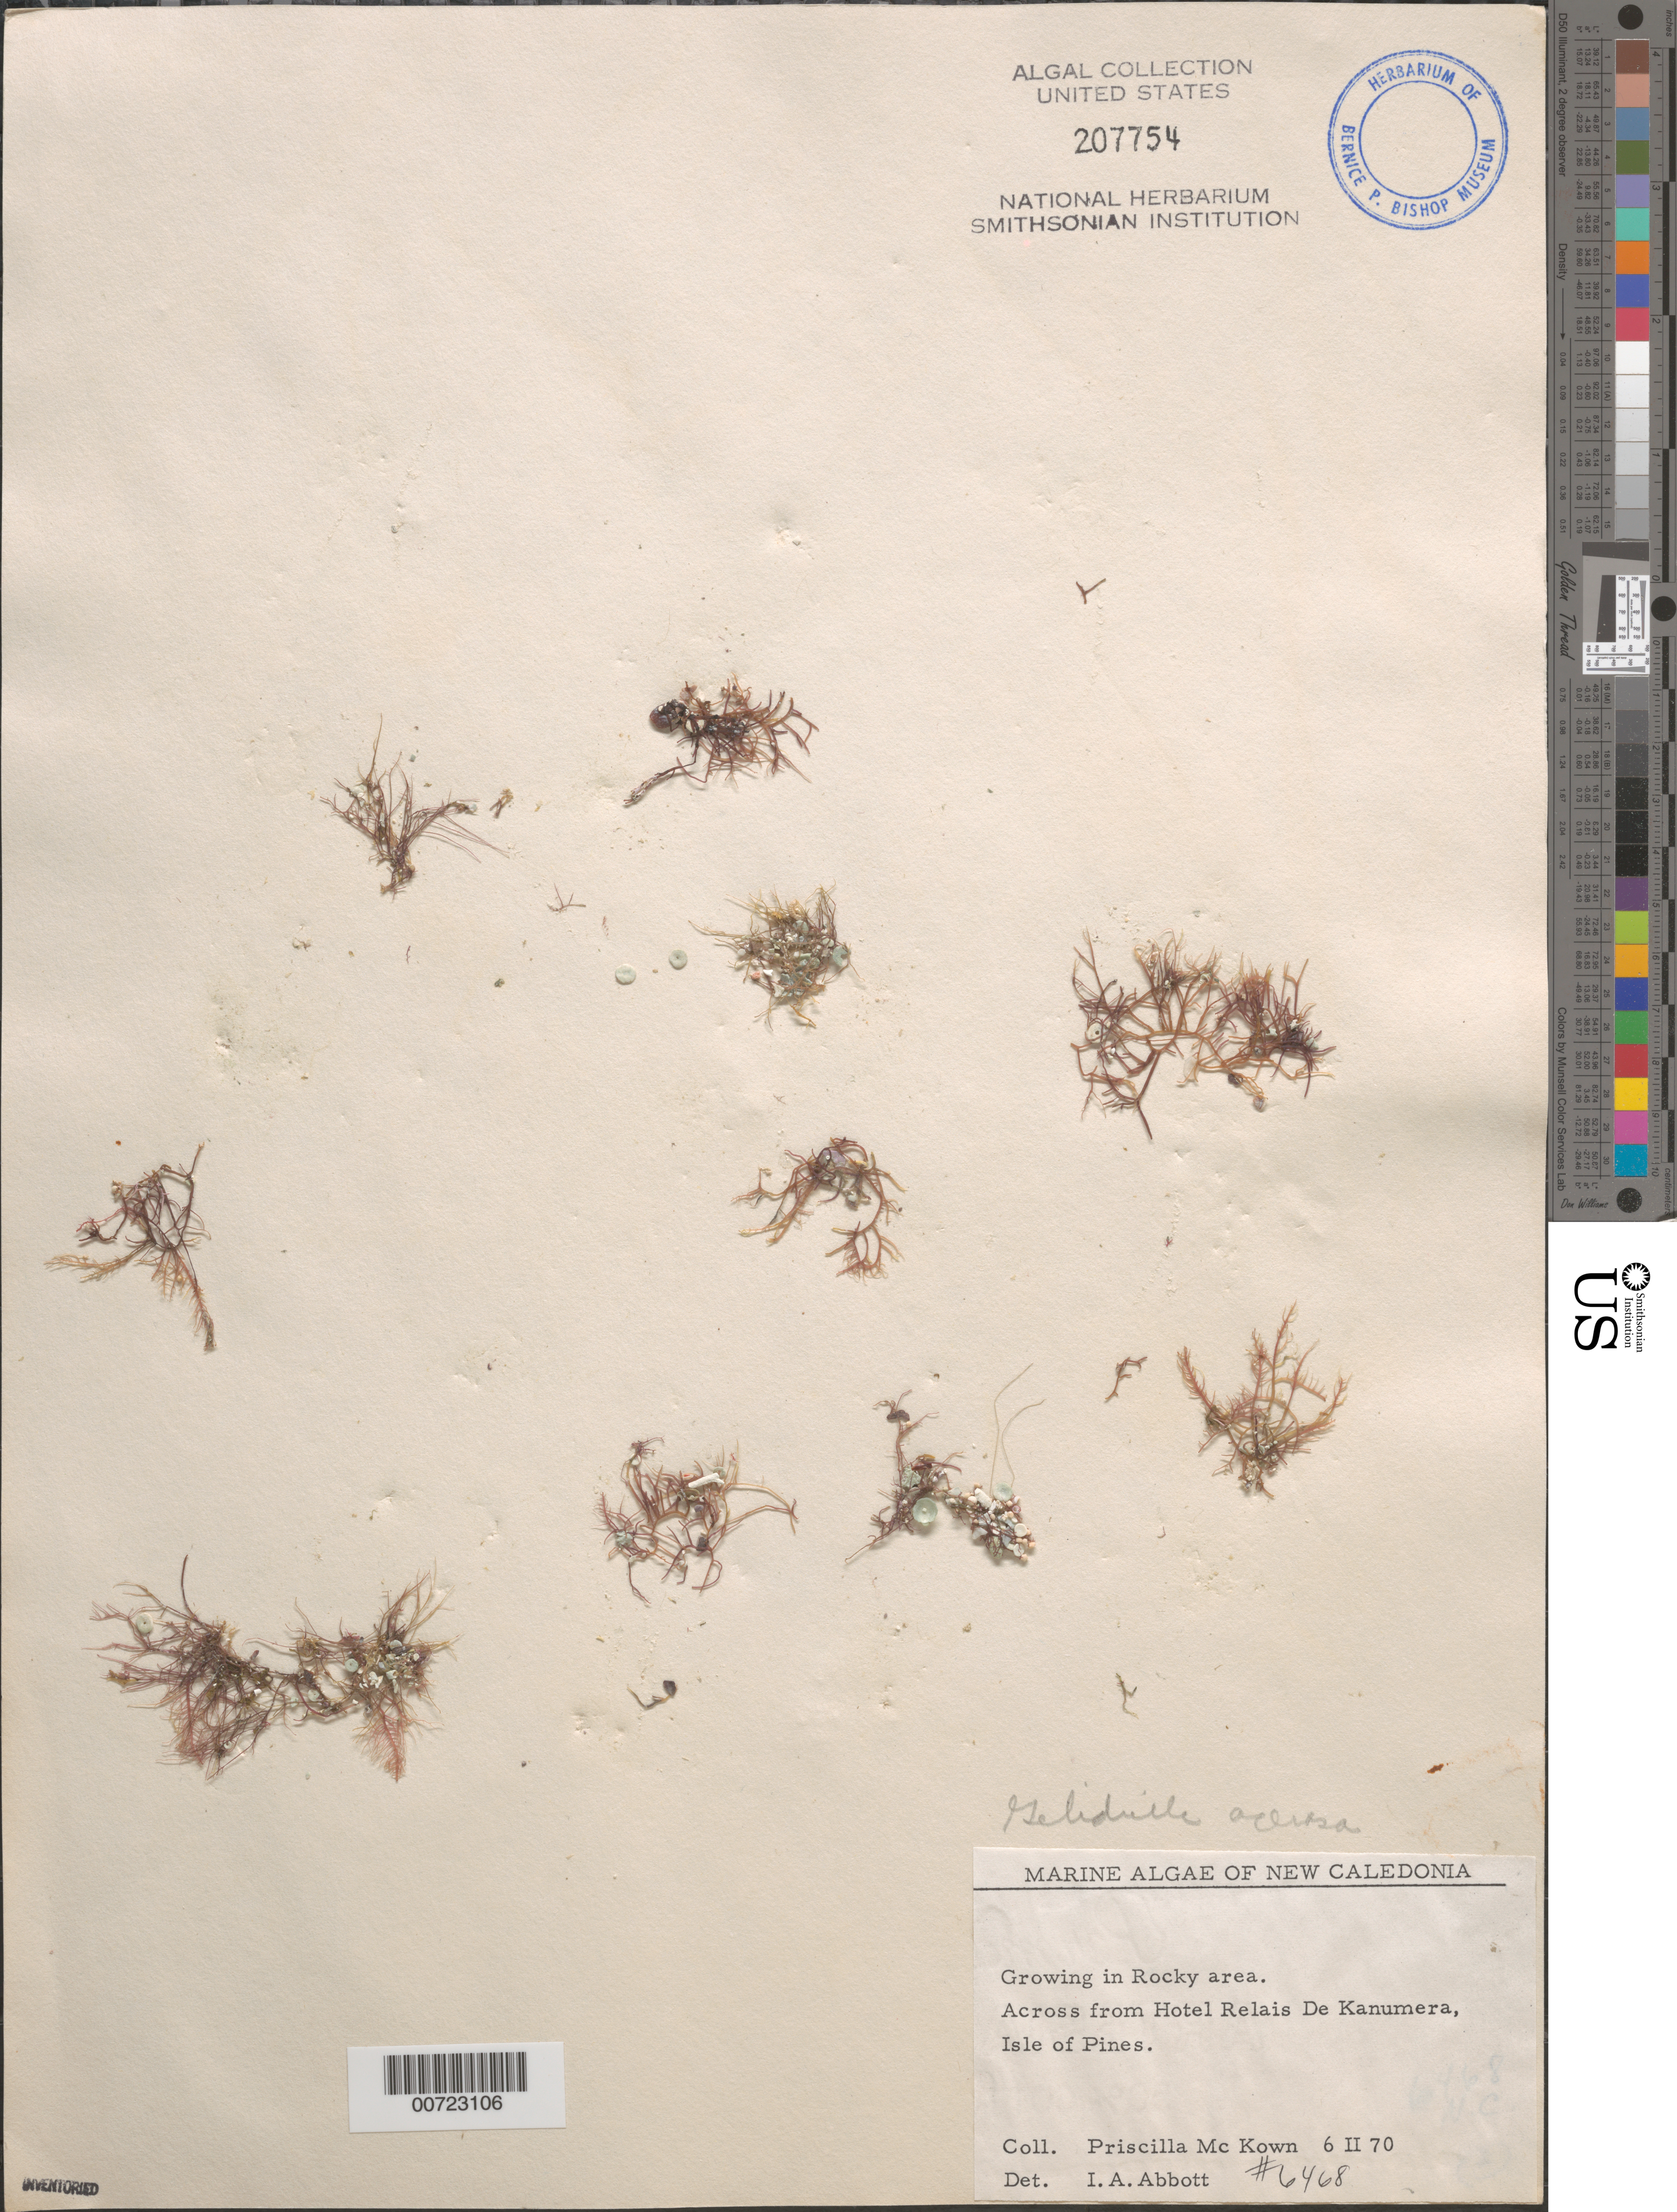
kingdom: Plantae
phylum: Rhodophyta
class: Florideophyceae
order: Gelidiales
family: Gelidiellaceae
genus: Gelidiella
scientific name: Gelidiella acerosa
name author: (Forssk.) Feldmann & G. Hamel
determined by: Abbott, Isabella A.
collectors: P. McKown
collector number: IAA 6468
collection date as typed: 06 Feb 1970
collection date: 1970-02-06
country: New Caledonia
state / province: Sud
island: Isle of Pines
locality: Across from Hotel Relais de Kanumera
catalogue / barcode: US 207754